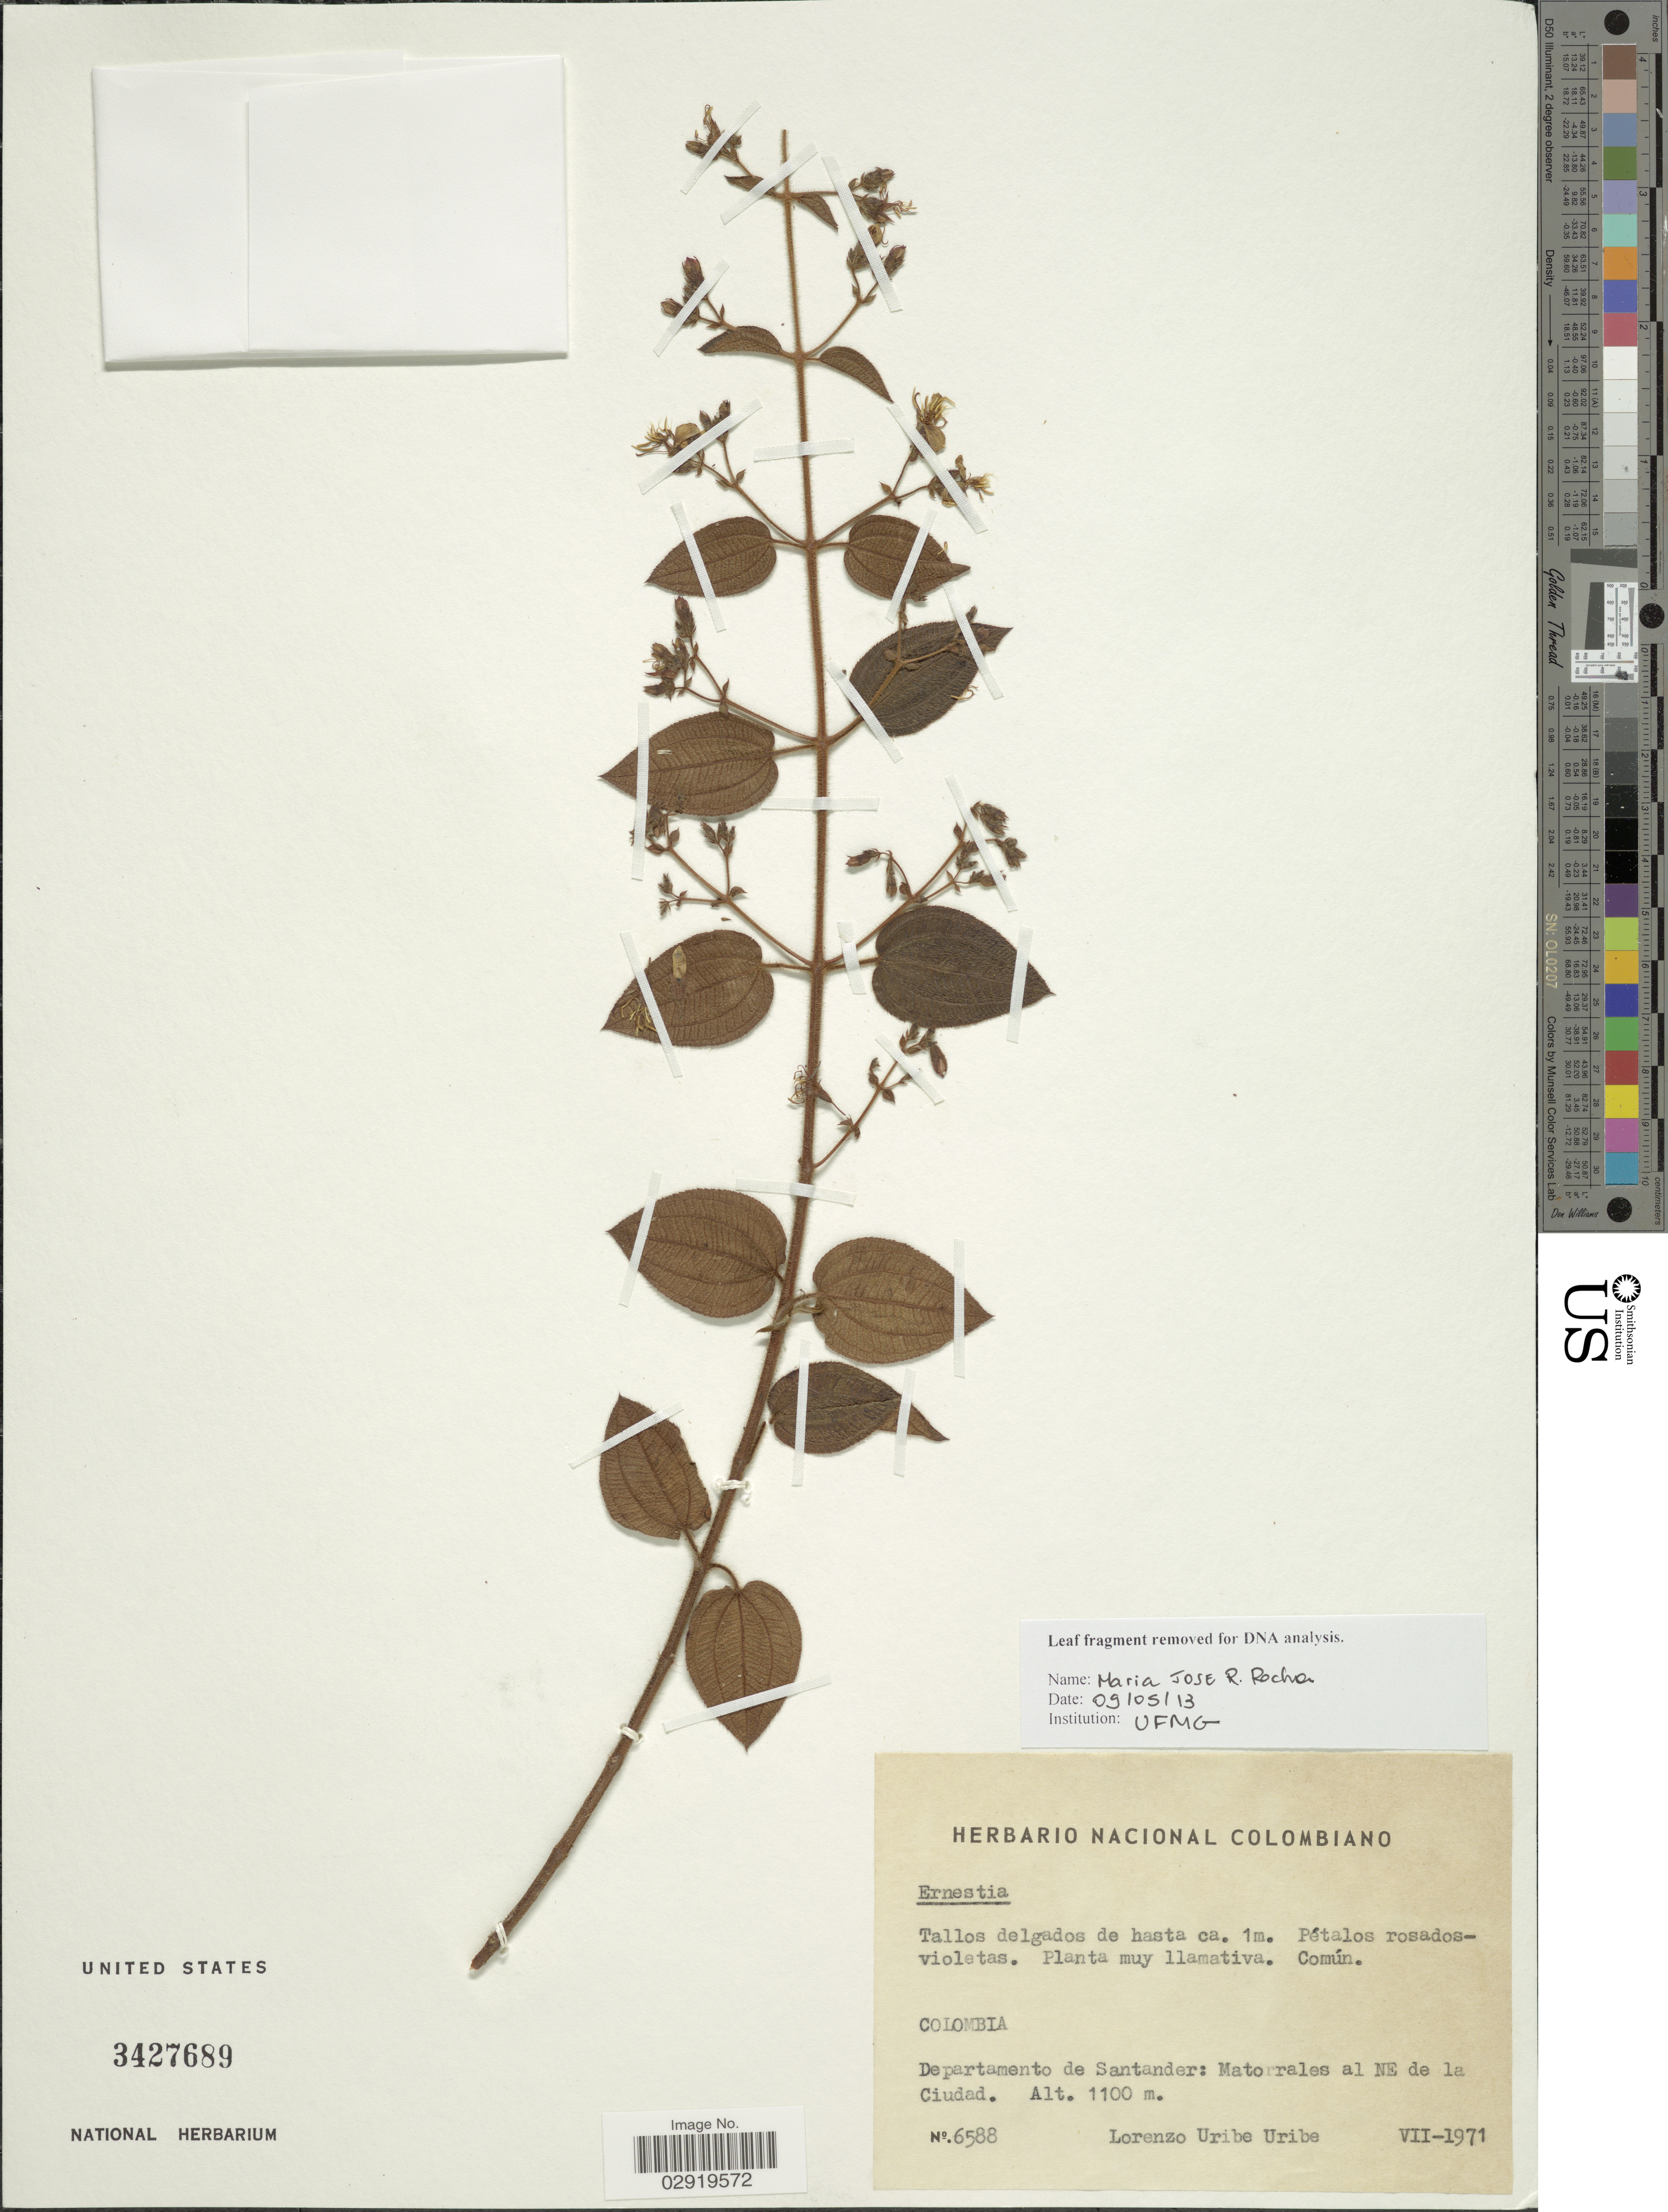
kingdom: Plantae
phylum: Tracheophyta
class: Magnoliopsida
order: Myrtales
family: Melastomataceae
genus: Ernestia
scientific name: Ernestia adenotricha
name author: L. Uribe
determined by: Nunes da Silva, Diego, (RB), Jardim Botanico do Rio de Janeiro - Herbario (BRAZIL)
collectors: L. Uribe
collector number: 6588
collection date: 1971-07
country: Colombia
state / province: Santander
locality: Departamento de Santander: Matorrales al NE de la Ciudad.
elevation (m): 1100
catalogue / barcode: US 3427689